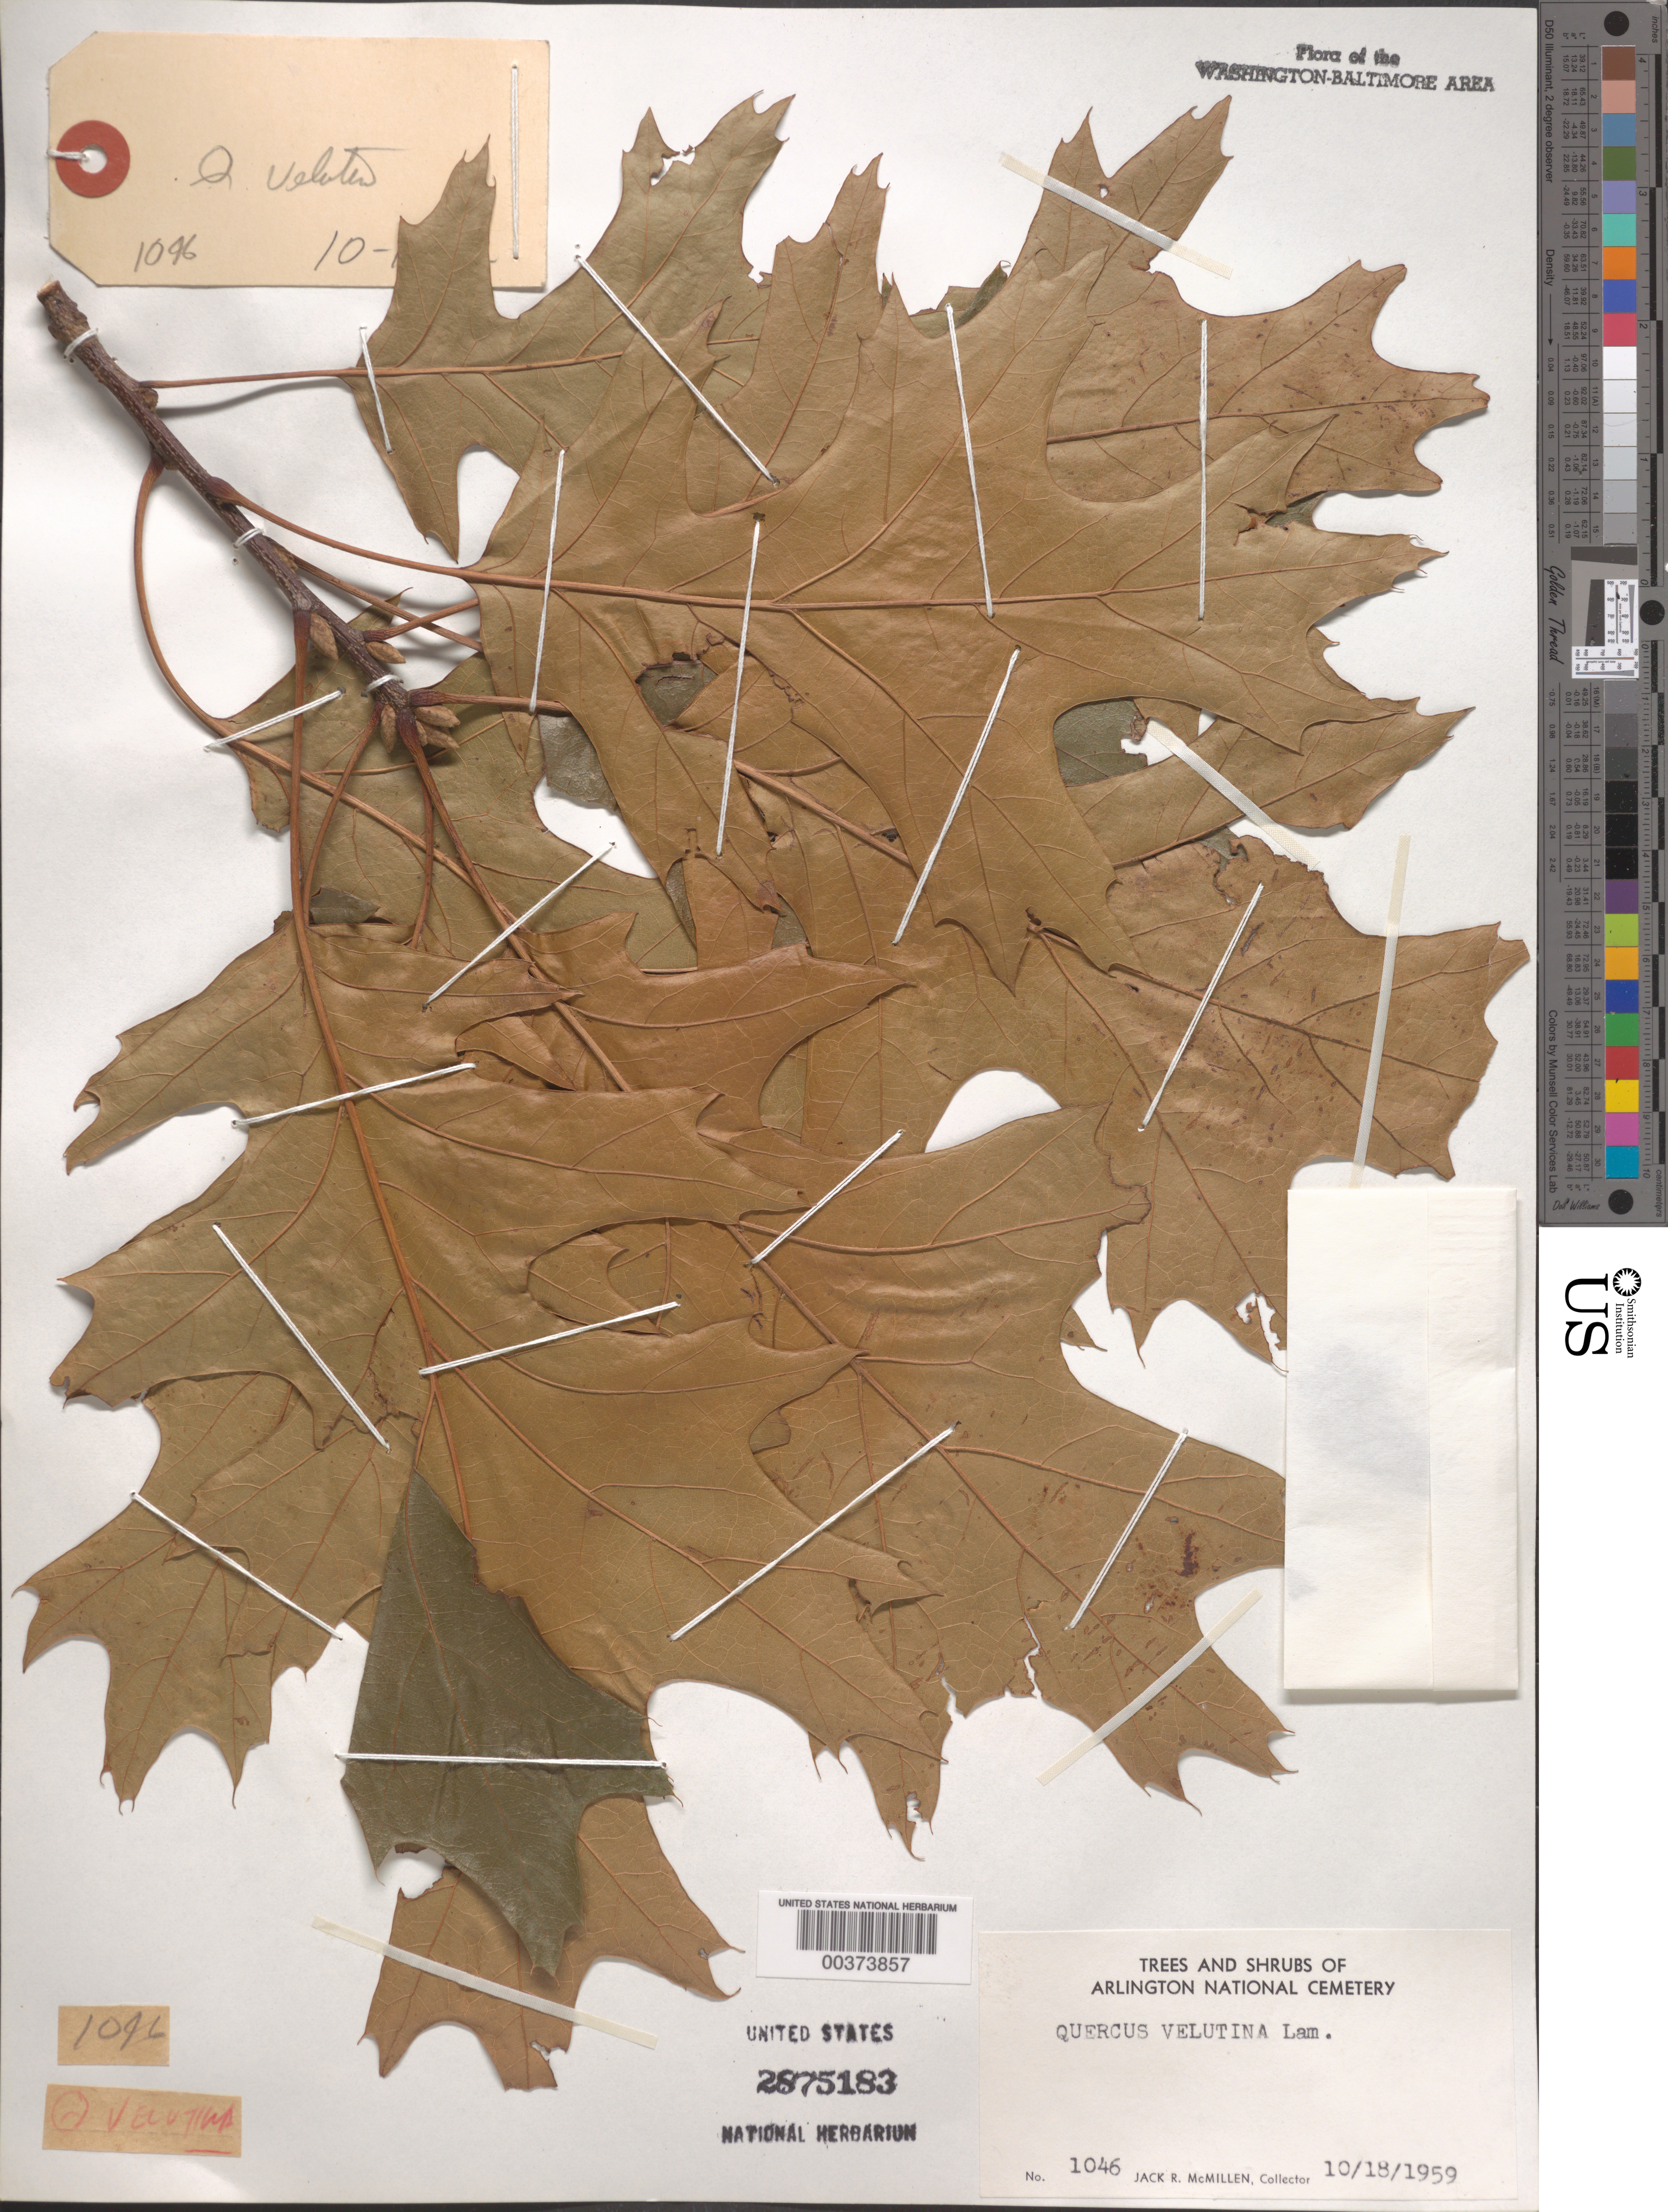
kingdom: Plantae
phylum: Tracheophyta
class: Magnoliopsida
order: Fagales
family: Fagaceae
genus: Quercus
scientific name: Quercus velutina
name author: Lam.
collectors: J. McMillen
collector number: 1046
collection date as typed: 18 Oct 1959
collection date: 1959-10-18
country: United States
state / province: Virginia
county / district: Arlington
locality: Arlington National Cemetery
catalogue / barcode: US 2875183